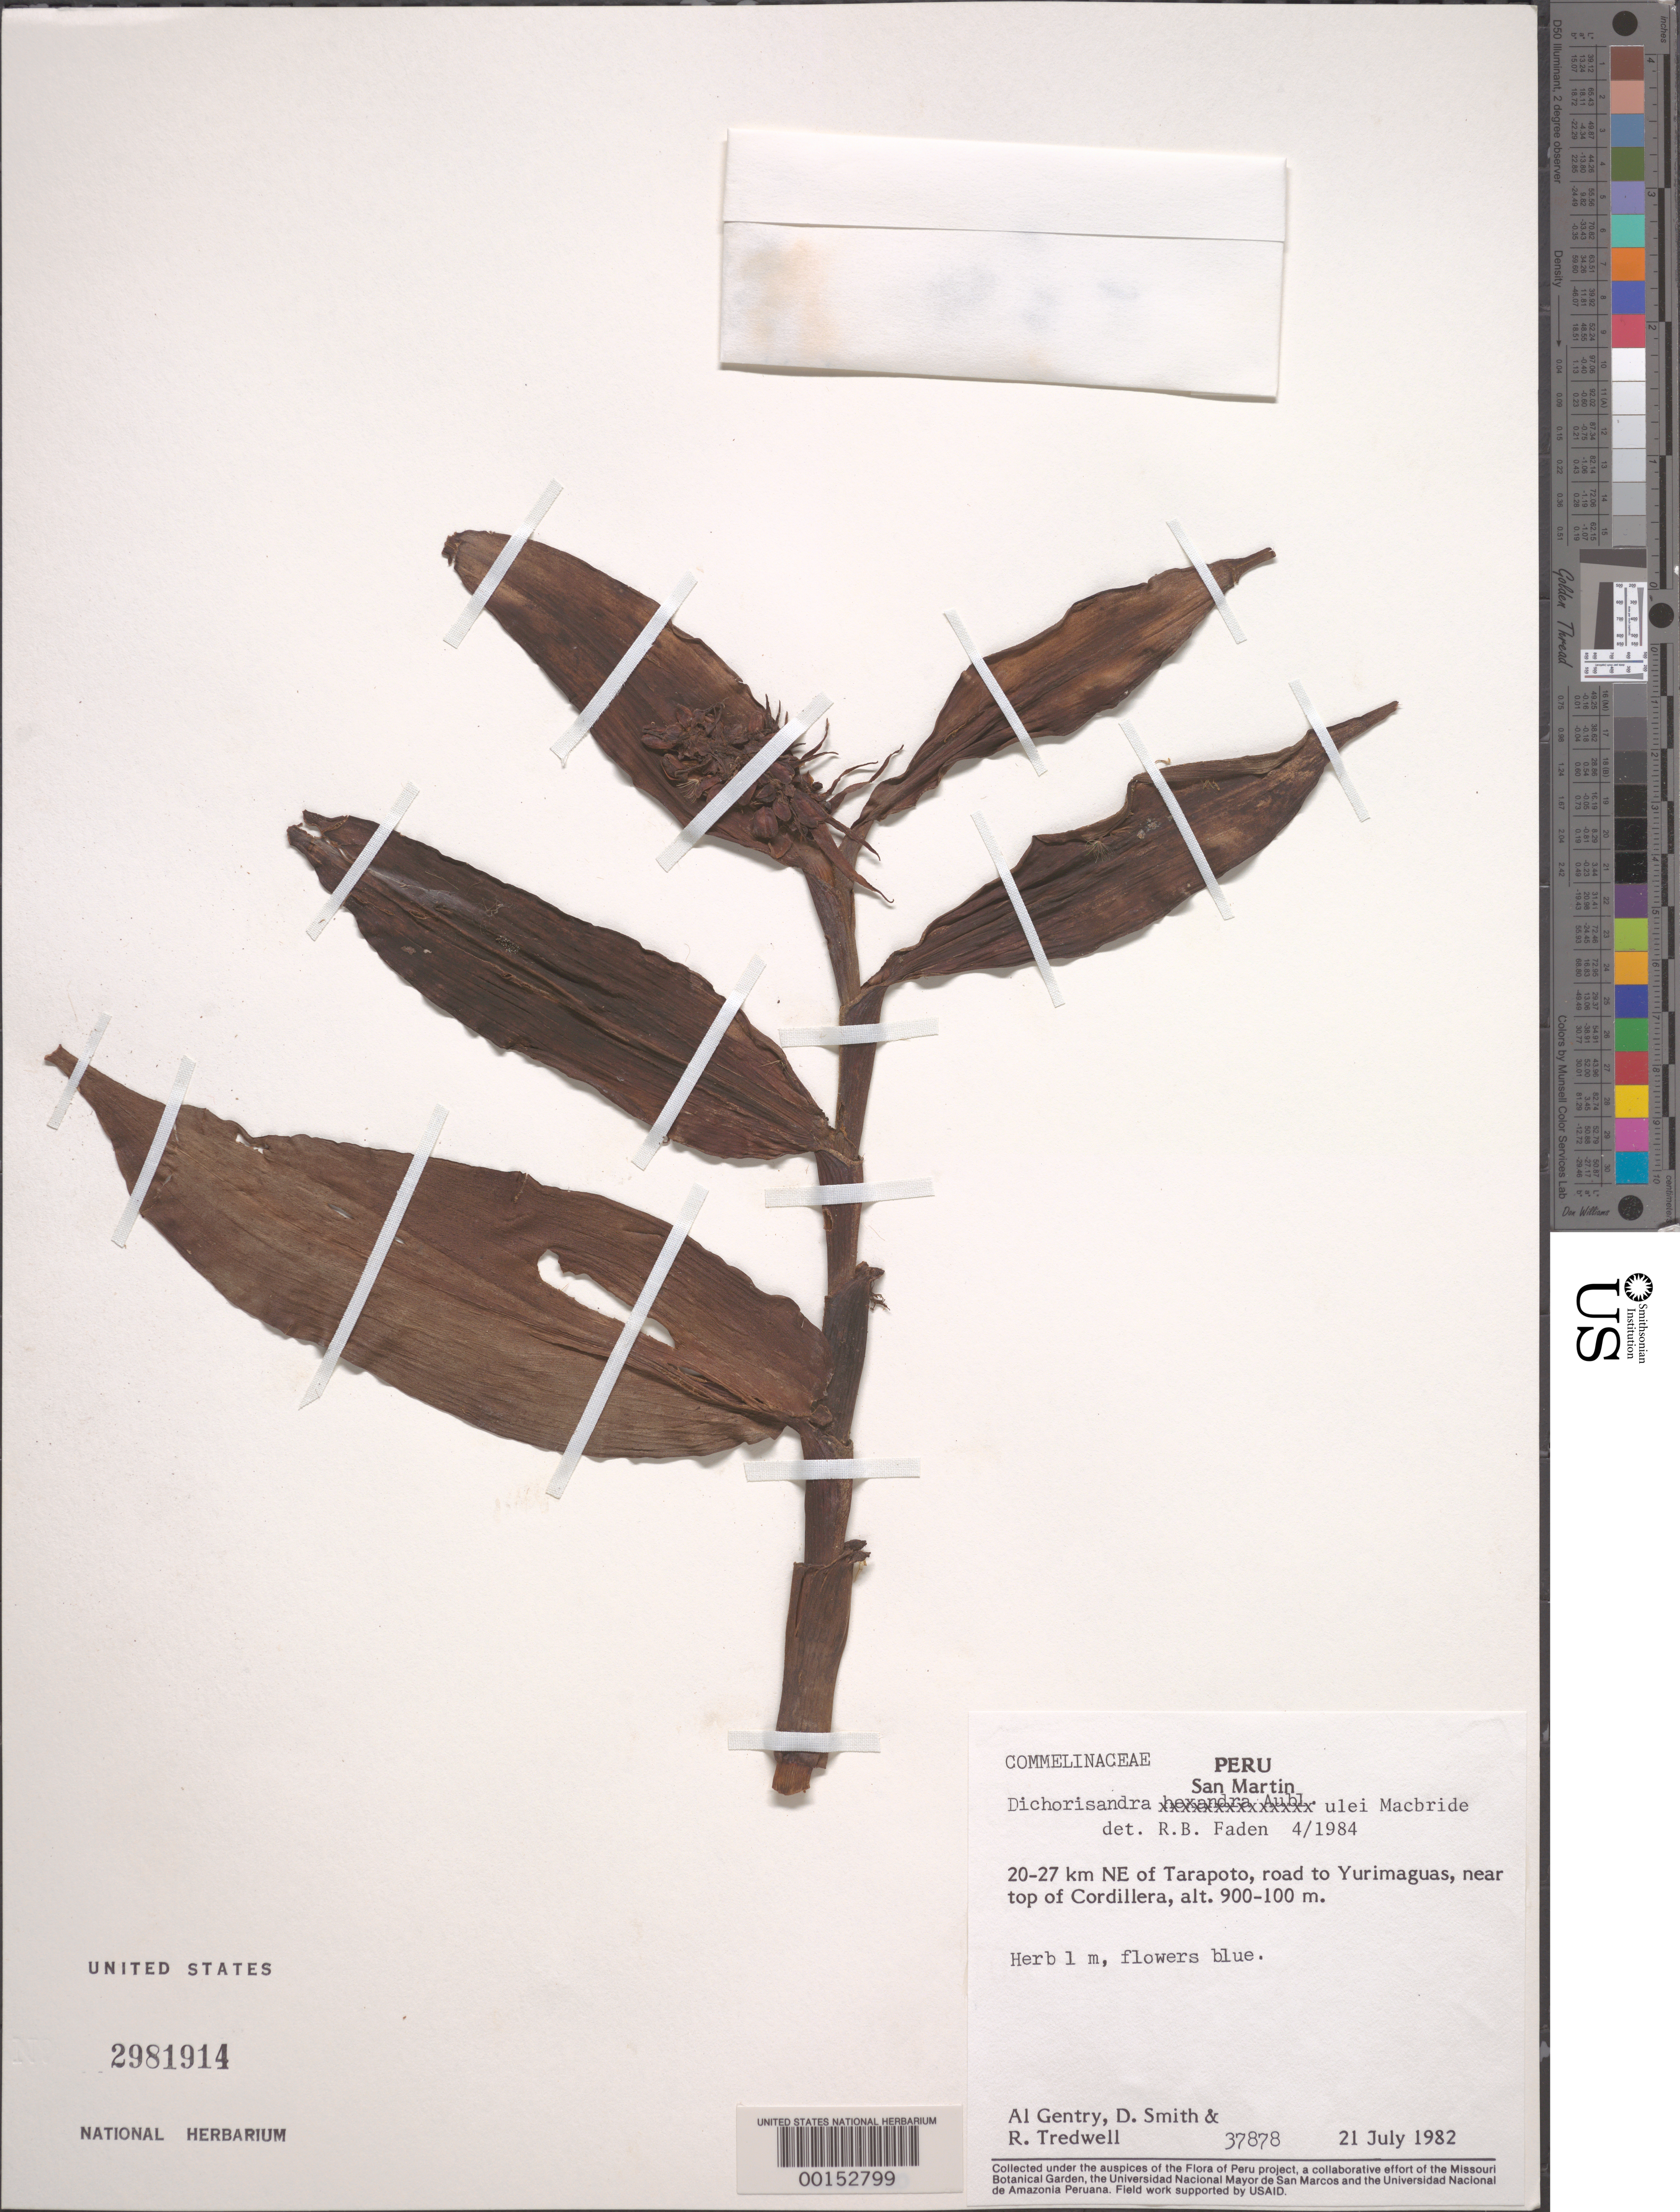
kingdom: Plantae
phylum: Tracheophyta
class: Liliopsida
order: Commelinales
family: Commelinaceae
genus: Dichorisandra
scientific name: Dichorisandra ulei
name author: J.F. Macbr.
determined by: Faden, Robert B., (US), Smithsonian Institution - National Museum of Natural History (UNITED STATES)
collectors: A. H. Gentry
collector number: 37878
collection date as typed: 21 Jul 1982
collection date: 1982-07-21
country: Peru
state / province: San Martín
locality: Ne of tarapoto, road to yurimaguas, near top of cordillera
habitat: Roadside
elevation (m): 900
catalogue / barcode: US 2981914